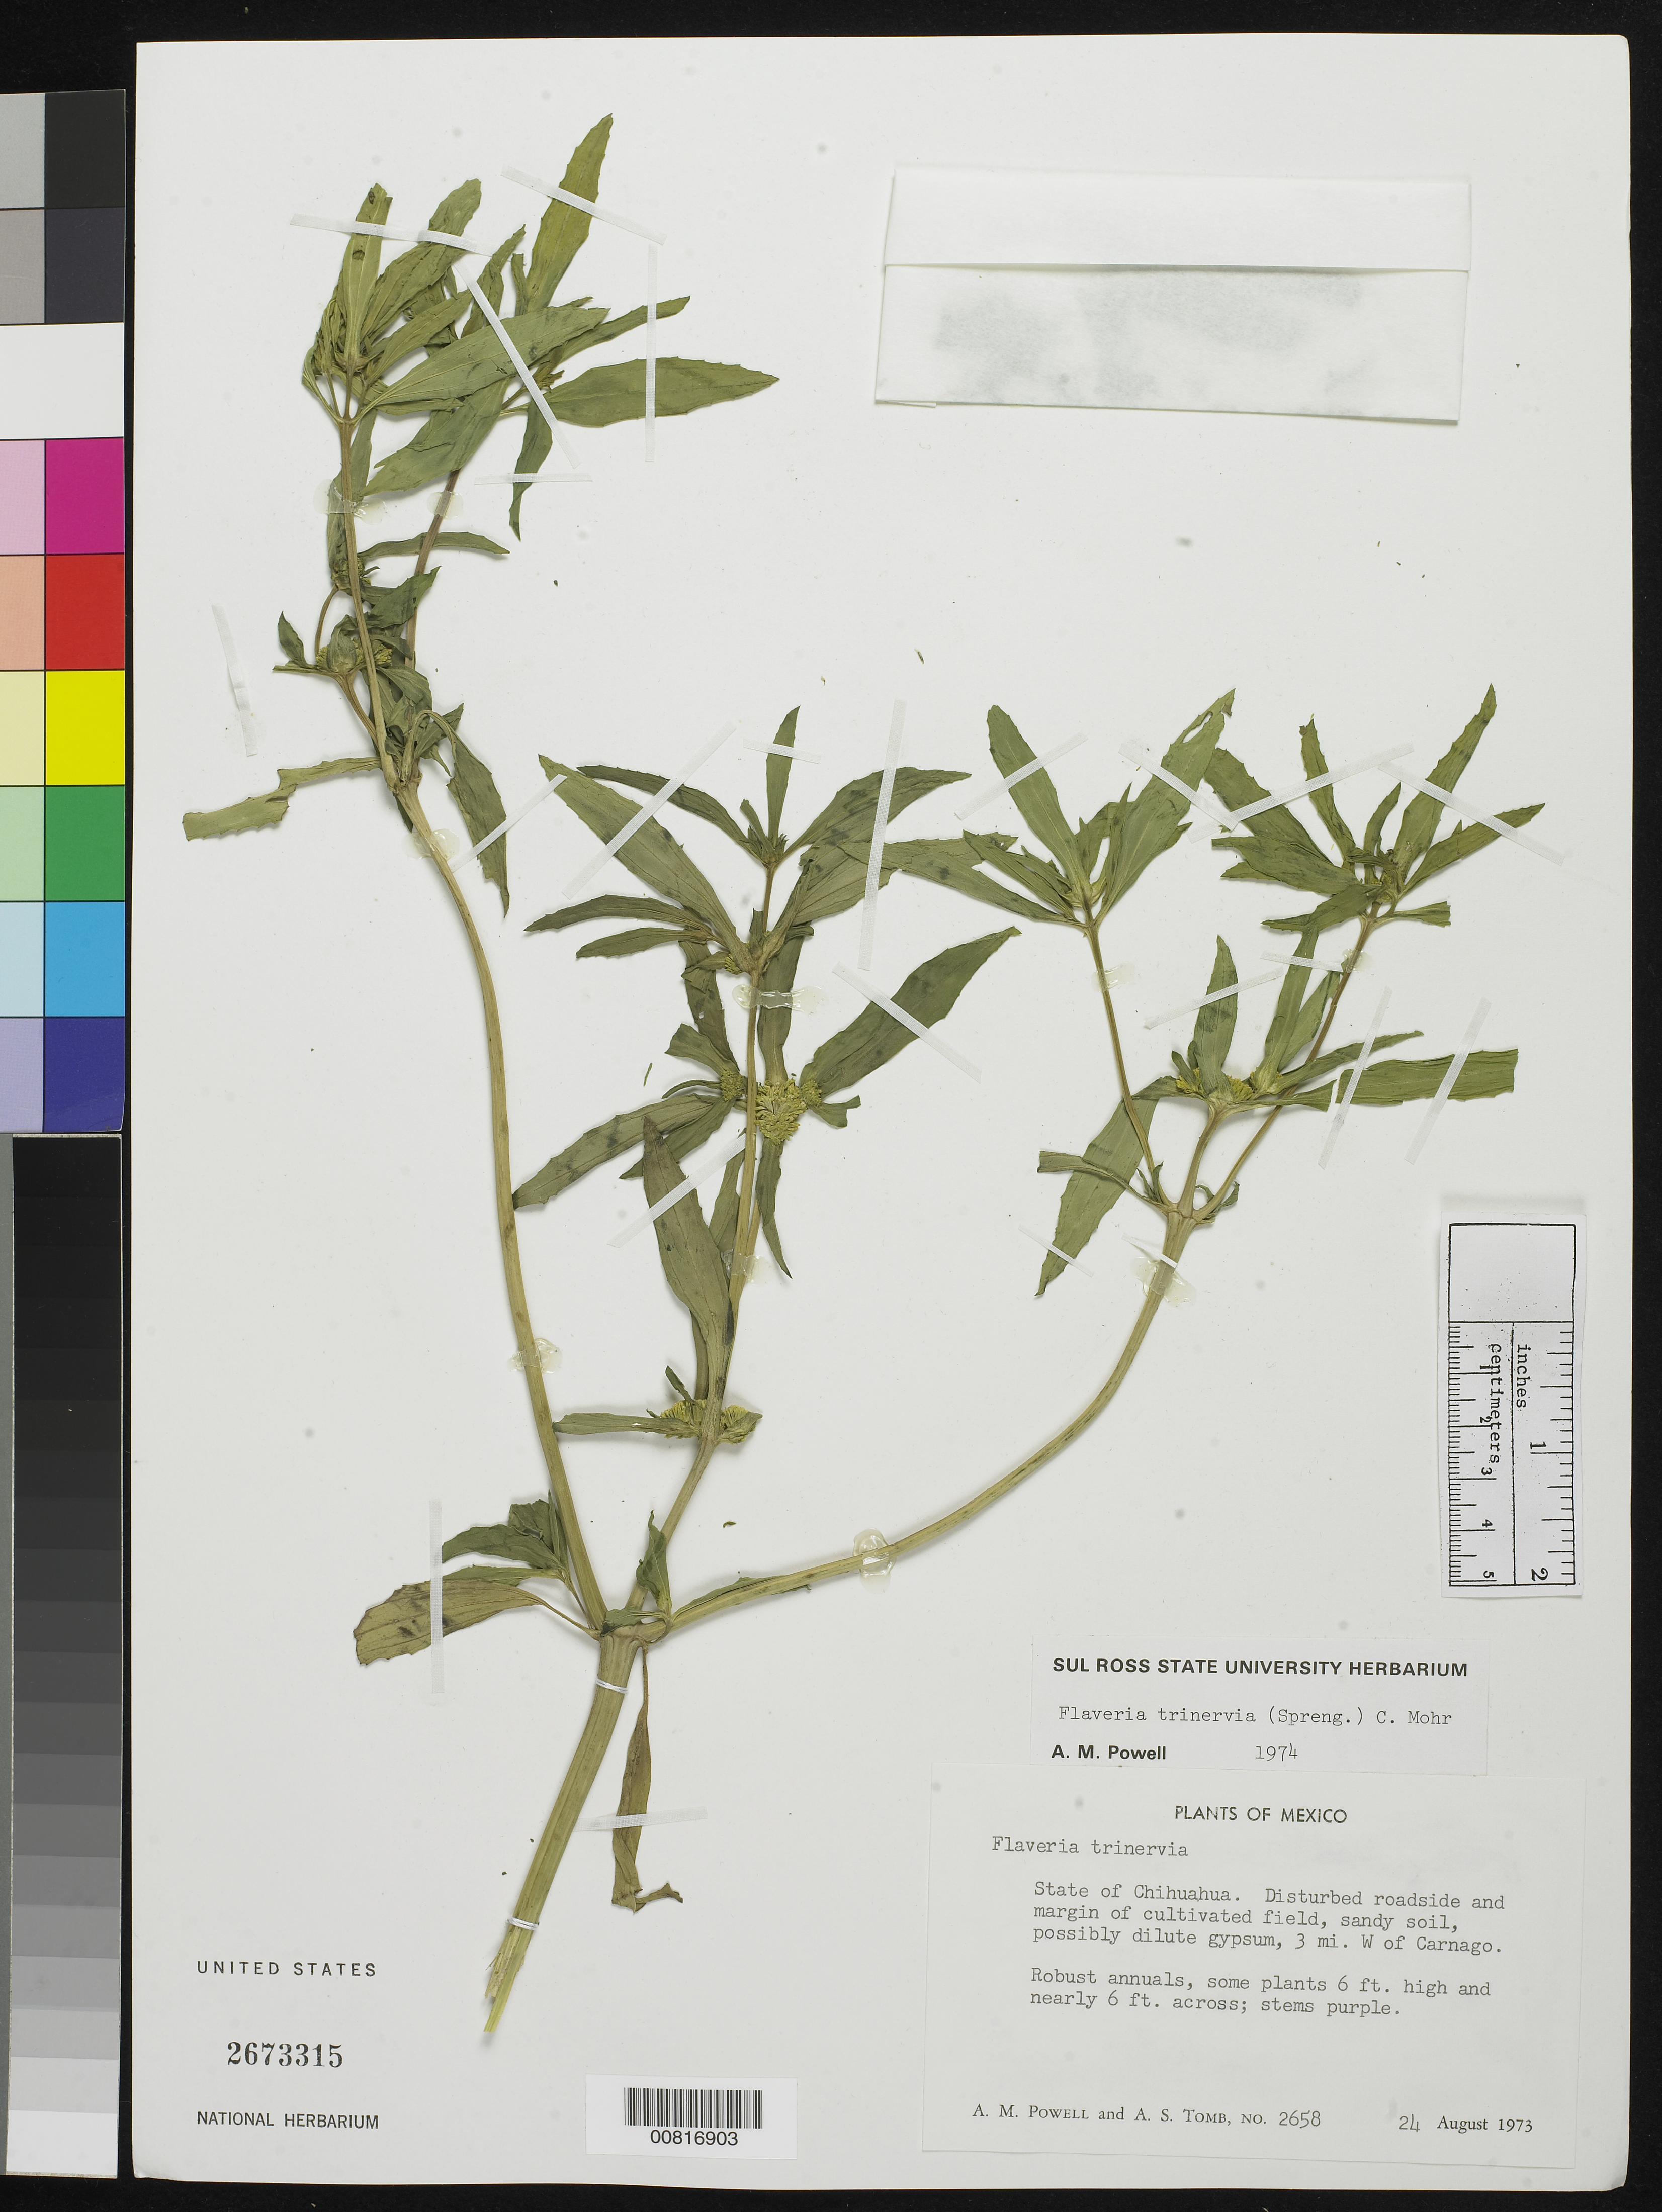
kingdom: Plantae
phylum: Tracheophyta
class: Magnoliopsida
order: Asterales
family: Asteraceae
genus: Flaveria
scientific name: Flaveria trinervia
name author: (Spreng.) C. Mohr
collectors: A. M. Powell & A. Tomb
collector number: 2658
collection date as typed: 24 Aug 1973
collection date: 1973-08-24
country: Mexico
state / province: Chihuahua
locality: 3 mi. W of Carnago.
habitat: Disturbed roadside and margin cultivated field, sanbdy soil, possibly dilute gypsum.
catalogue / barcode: US 2673315